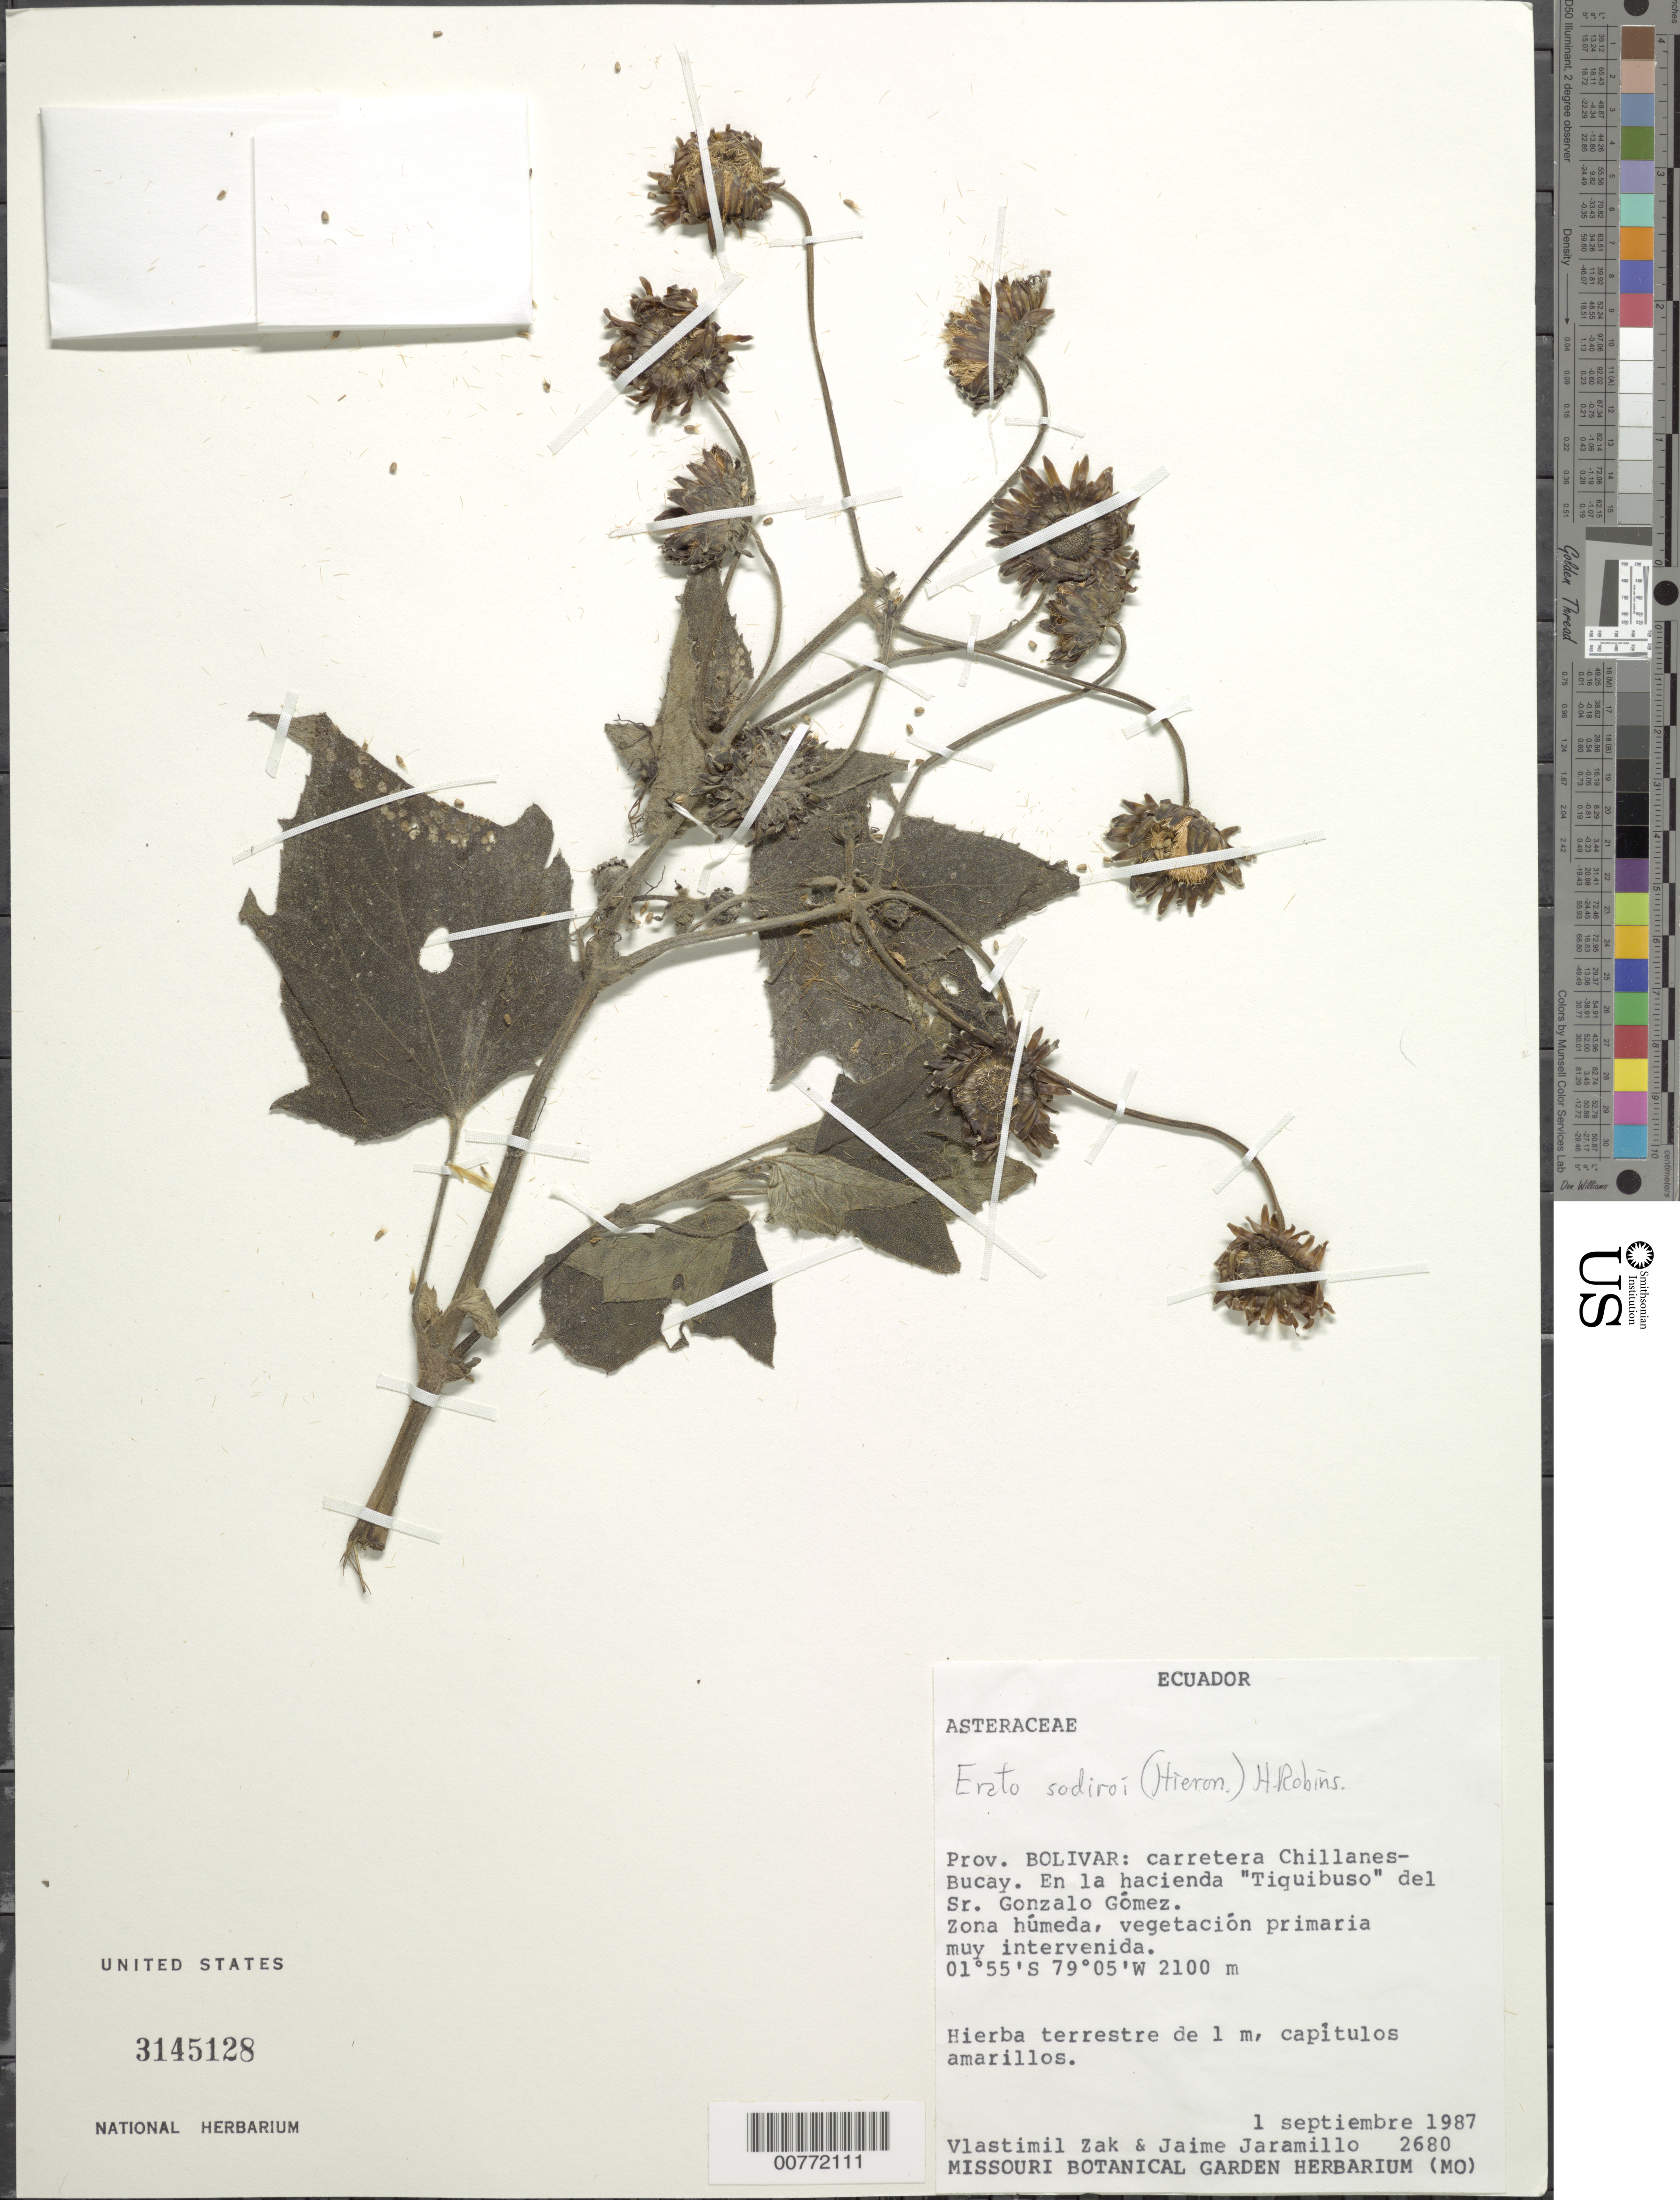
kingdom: Plantae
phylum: Tracheophyta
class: Magnoliopsida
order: Asterales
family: Asteraceae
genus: Erato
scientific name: Erato sodiroi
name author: (Hieron.) H. Rob.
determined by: Robinson, Harold E., (US)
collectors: V. Zak & J. L. Jaramillo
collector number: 2680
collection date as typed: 1 September 1987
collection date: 1987-09-01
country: Ecuador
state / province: Bolívar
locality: Chillanes-Bucay carretera. En la hacienda "Tiquibuso" del Sr. Gonzalo Gómez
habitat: Zona húmeda, vegetación primaria muy intervenida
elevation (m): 2100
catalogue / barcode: US 3145128